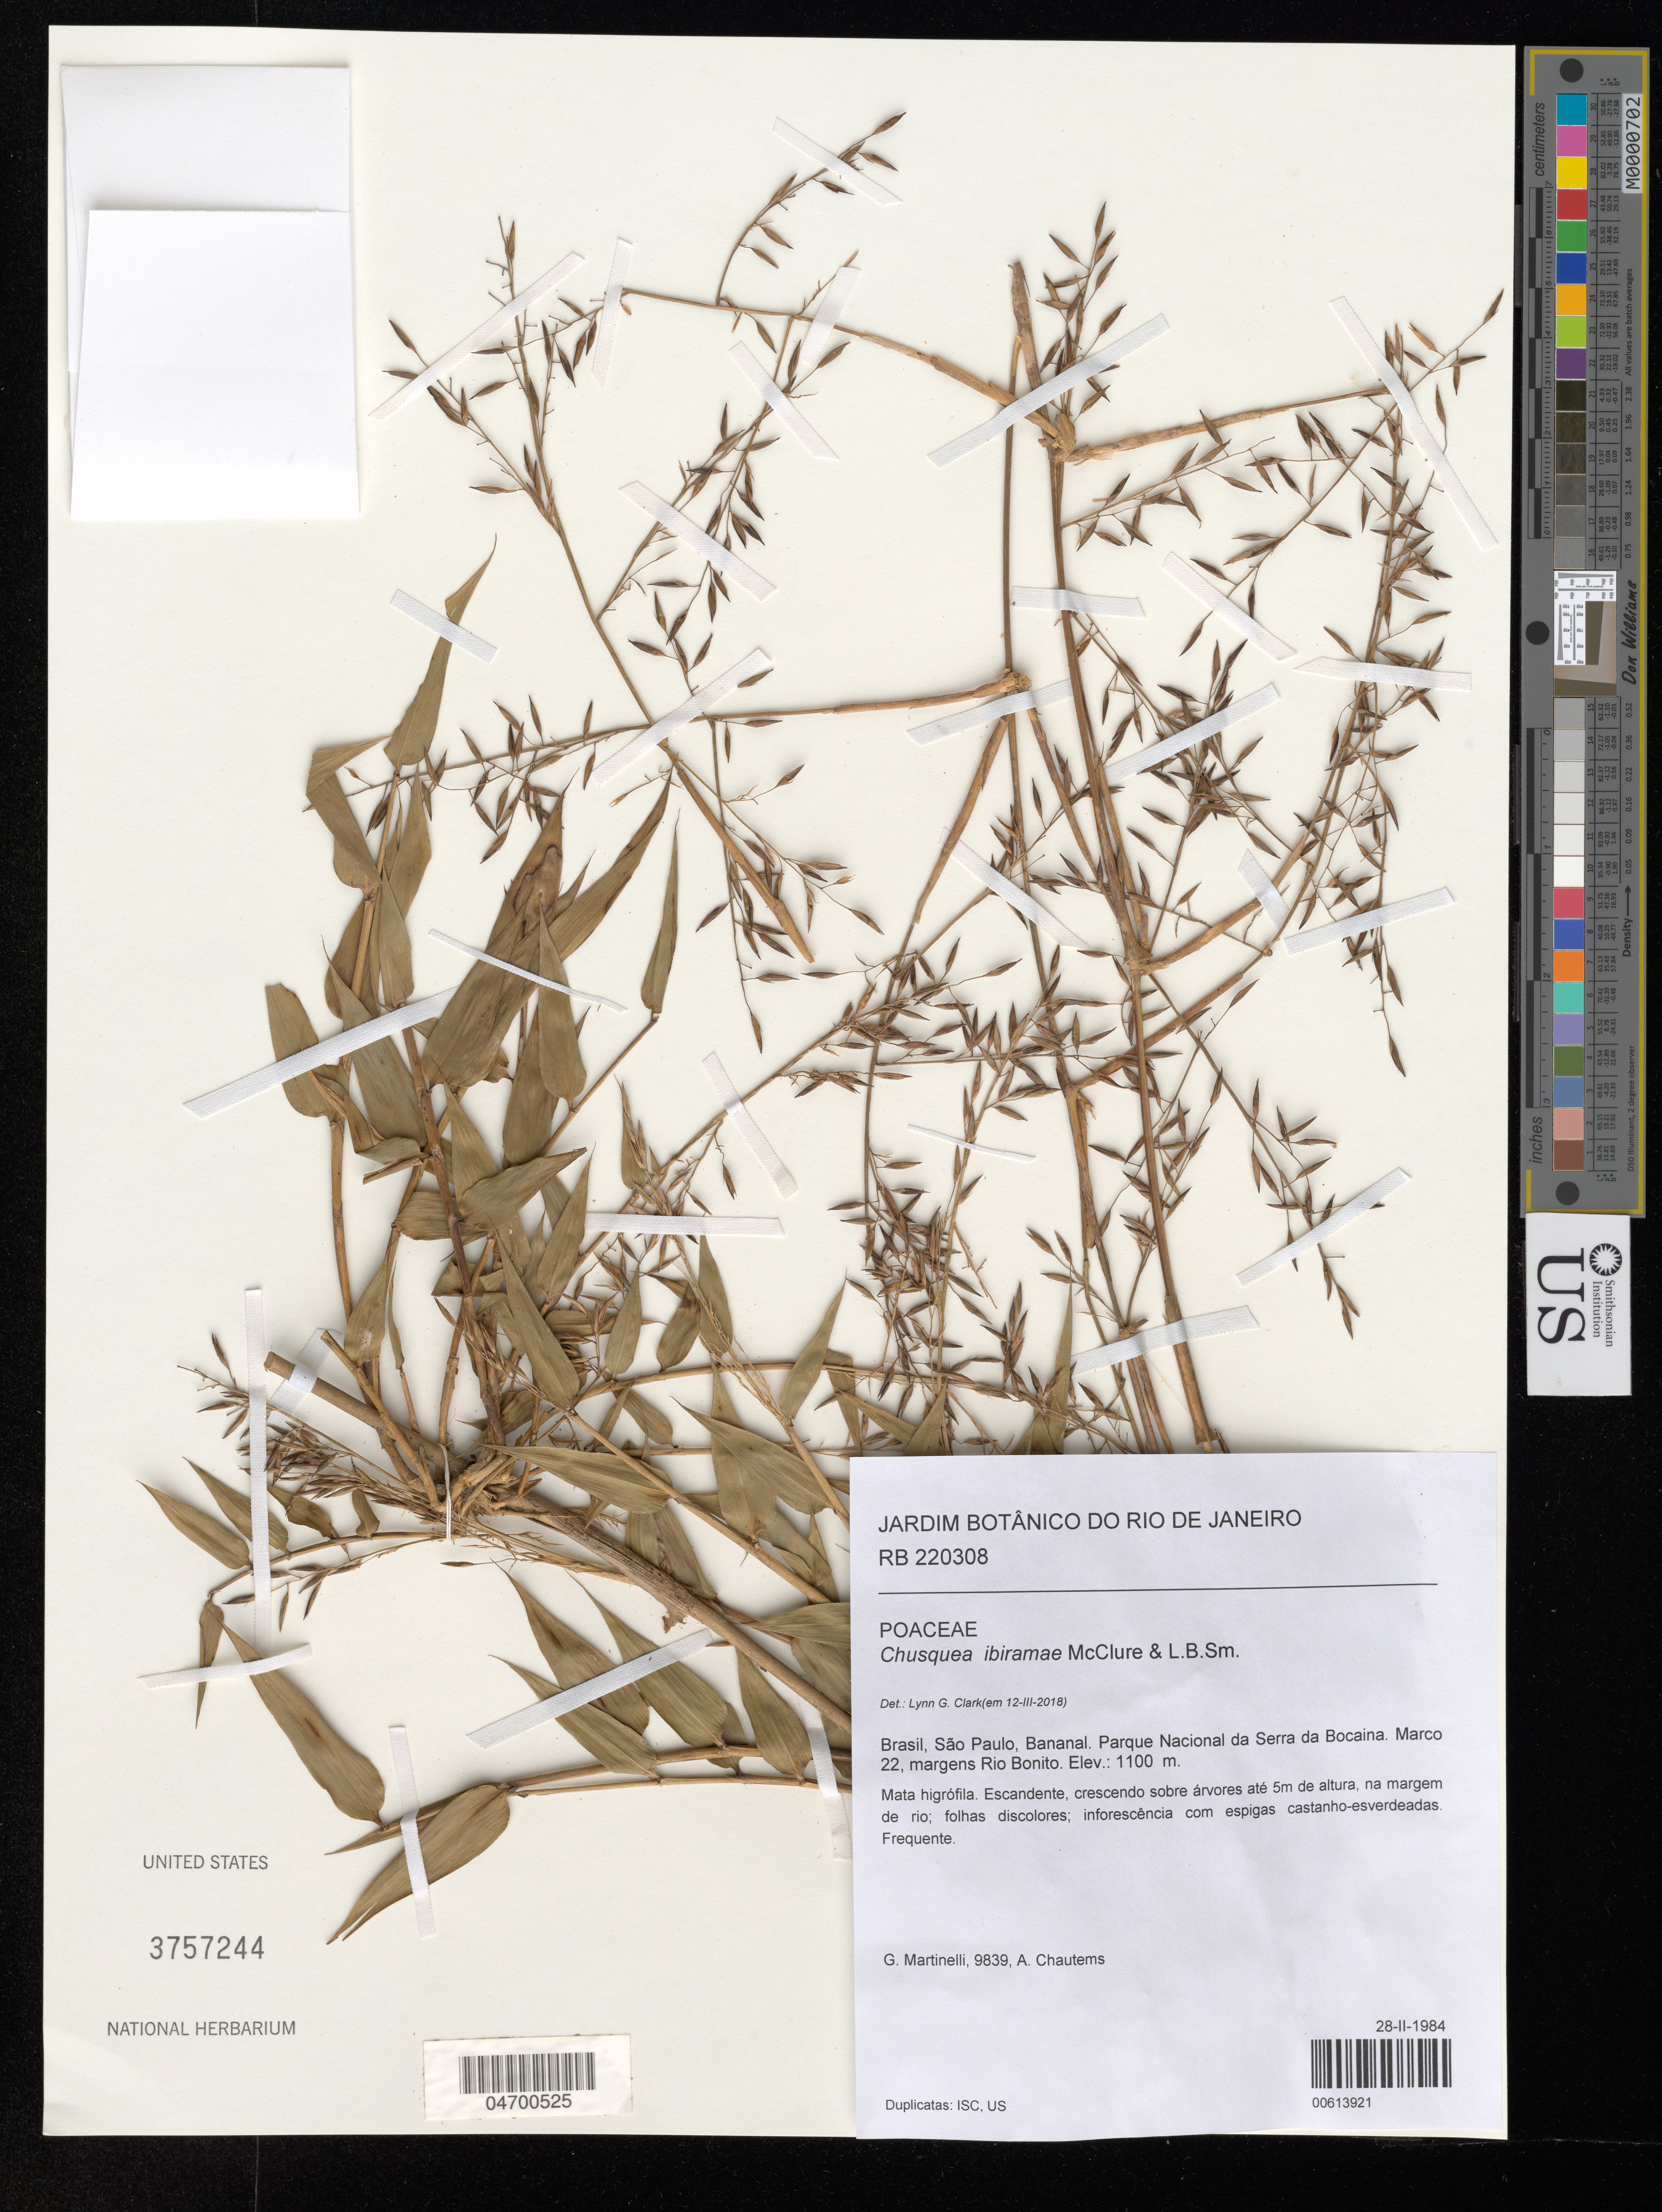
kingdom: Plantae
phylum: Tracheophyta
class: Liliopsida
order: Poales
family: Poaceae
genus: Chusquea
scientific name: Chusquea ibiramae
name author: McClure & L.B. Sm.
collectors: G. Martinelii & A. Chautems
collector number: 9839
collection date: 1984-02-28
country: Brazil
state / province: São Paulo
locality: Bananal. Parque Nacional da Serra da Bocaina. Marco 22, margens Rio Bonito.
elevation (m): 1100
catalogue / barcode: US 3757244